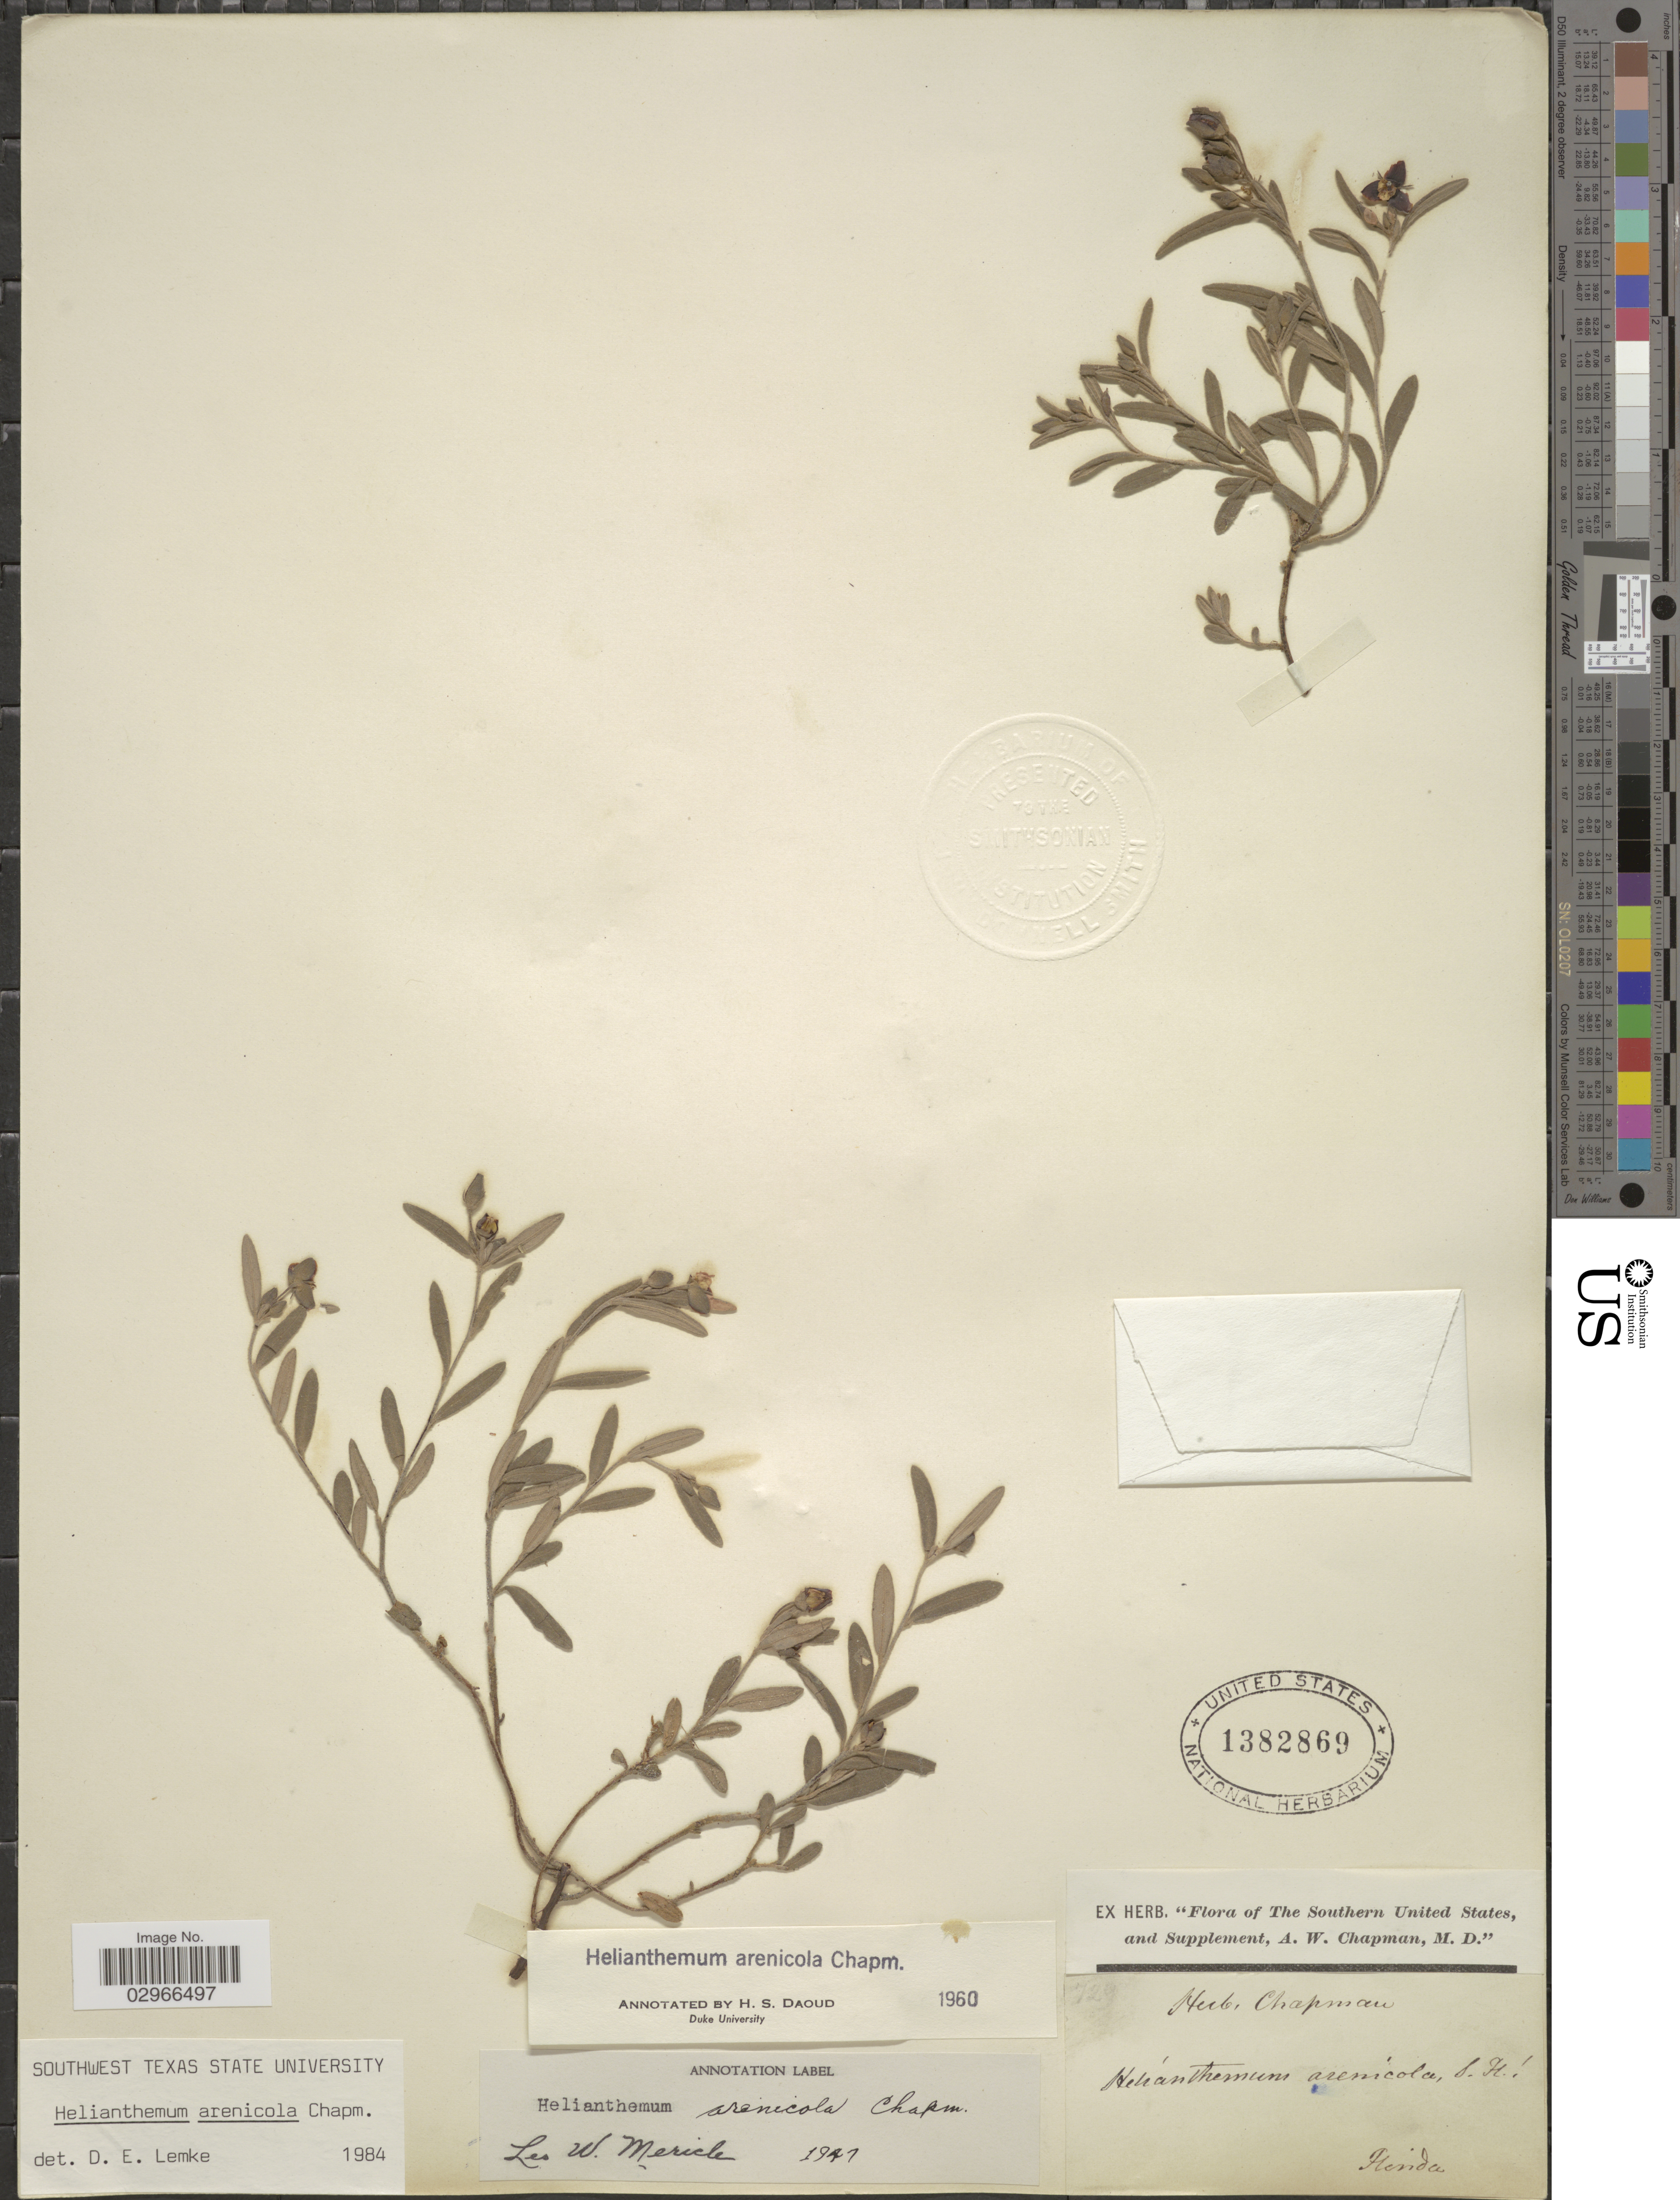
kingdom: Plantae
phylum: Tracheophyta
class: Magnoliopsida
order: Malvales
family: Cistaceae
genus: Helianthemum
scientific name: Helianthemum arenicola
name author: Chapm.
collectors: ex herb. A.W. Chapman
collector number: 729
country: United States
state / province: Florida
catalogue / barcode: US 1382869